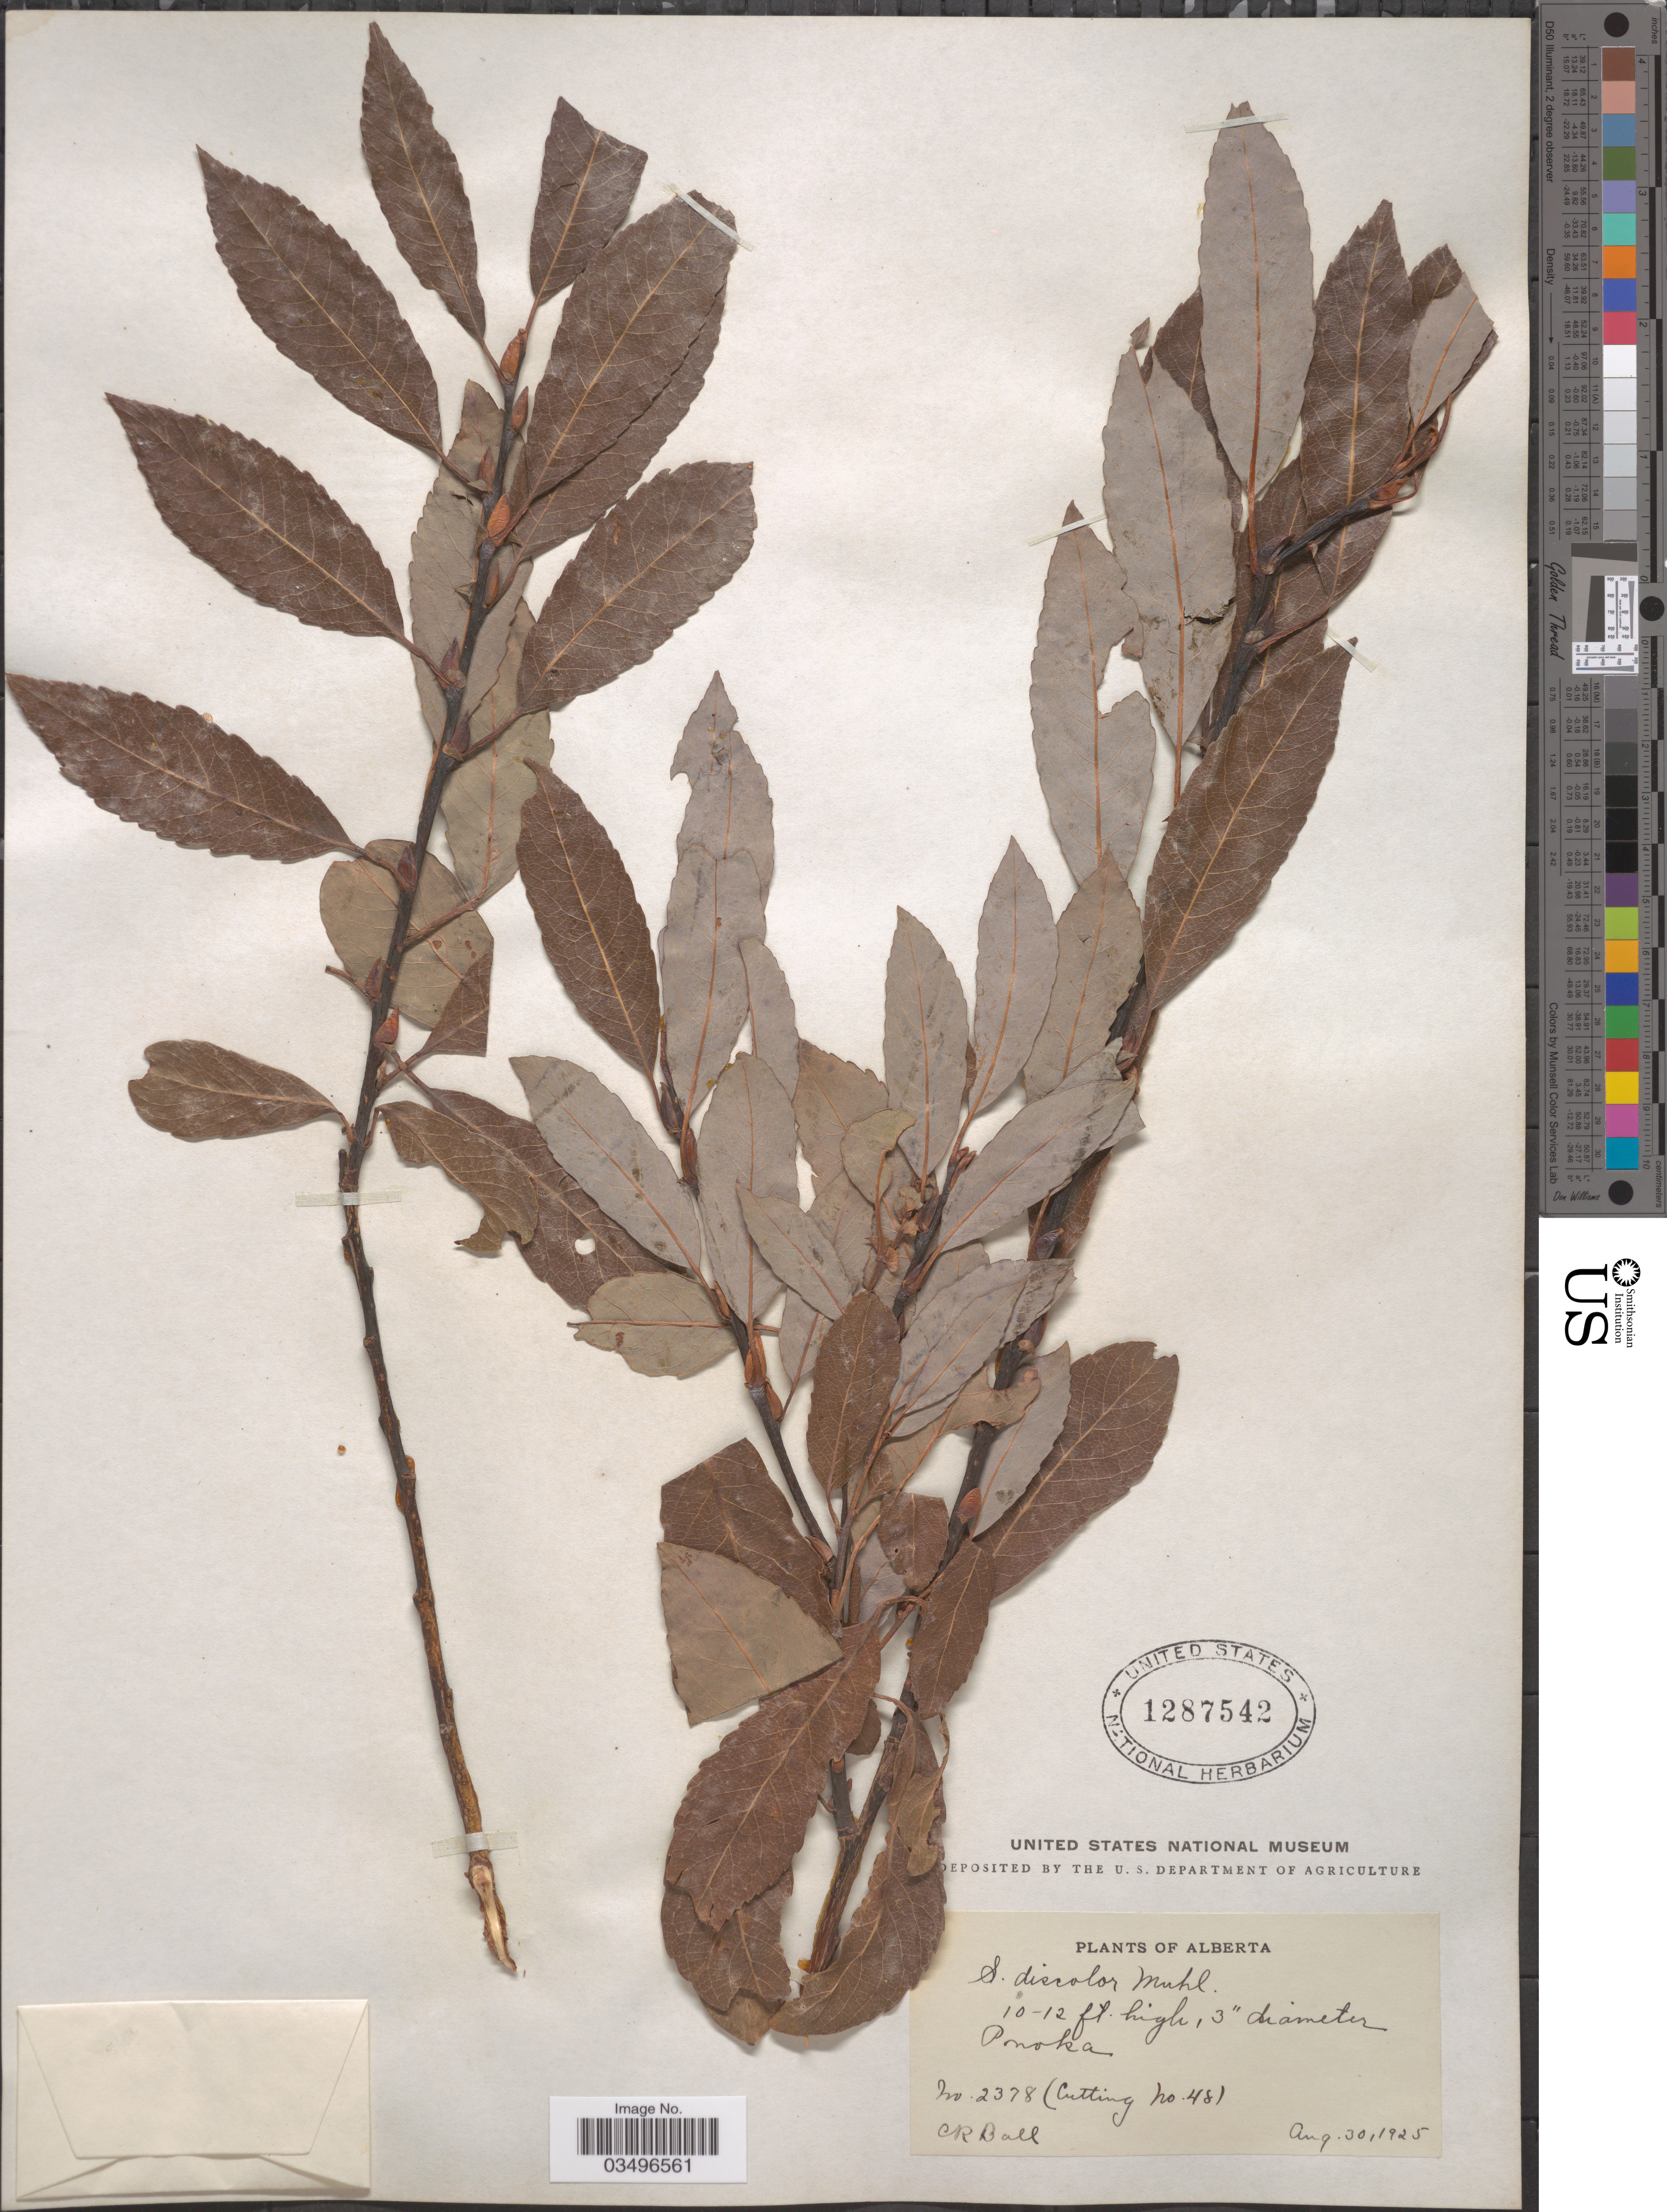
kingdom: Plantae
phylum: Tracheophyta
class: Magnoliopsida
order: Malpighiales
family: Salicaceae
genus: Salix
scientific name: Salix discolor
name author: Muhl.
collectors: C. R. Ball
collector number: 2378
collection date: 1925-08-30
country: Canada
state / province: Alberta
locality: Ponoka.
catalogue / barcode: US 1287542